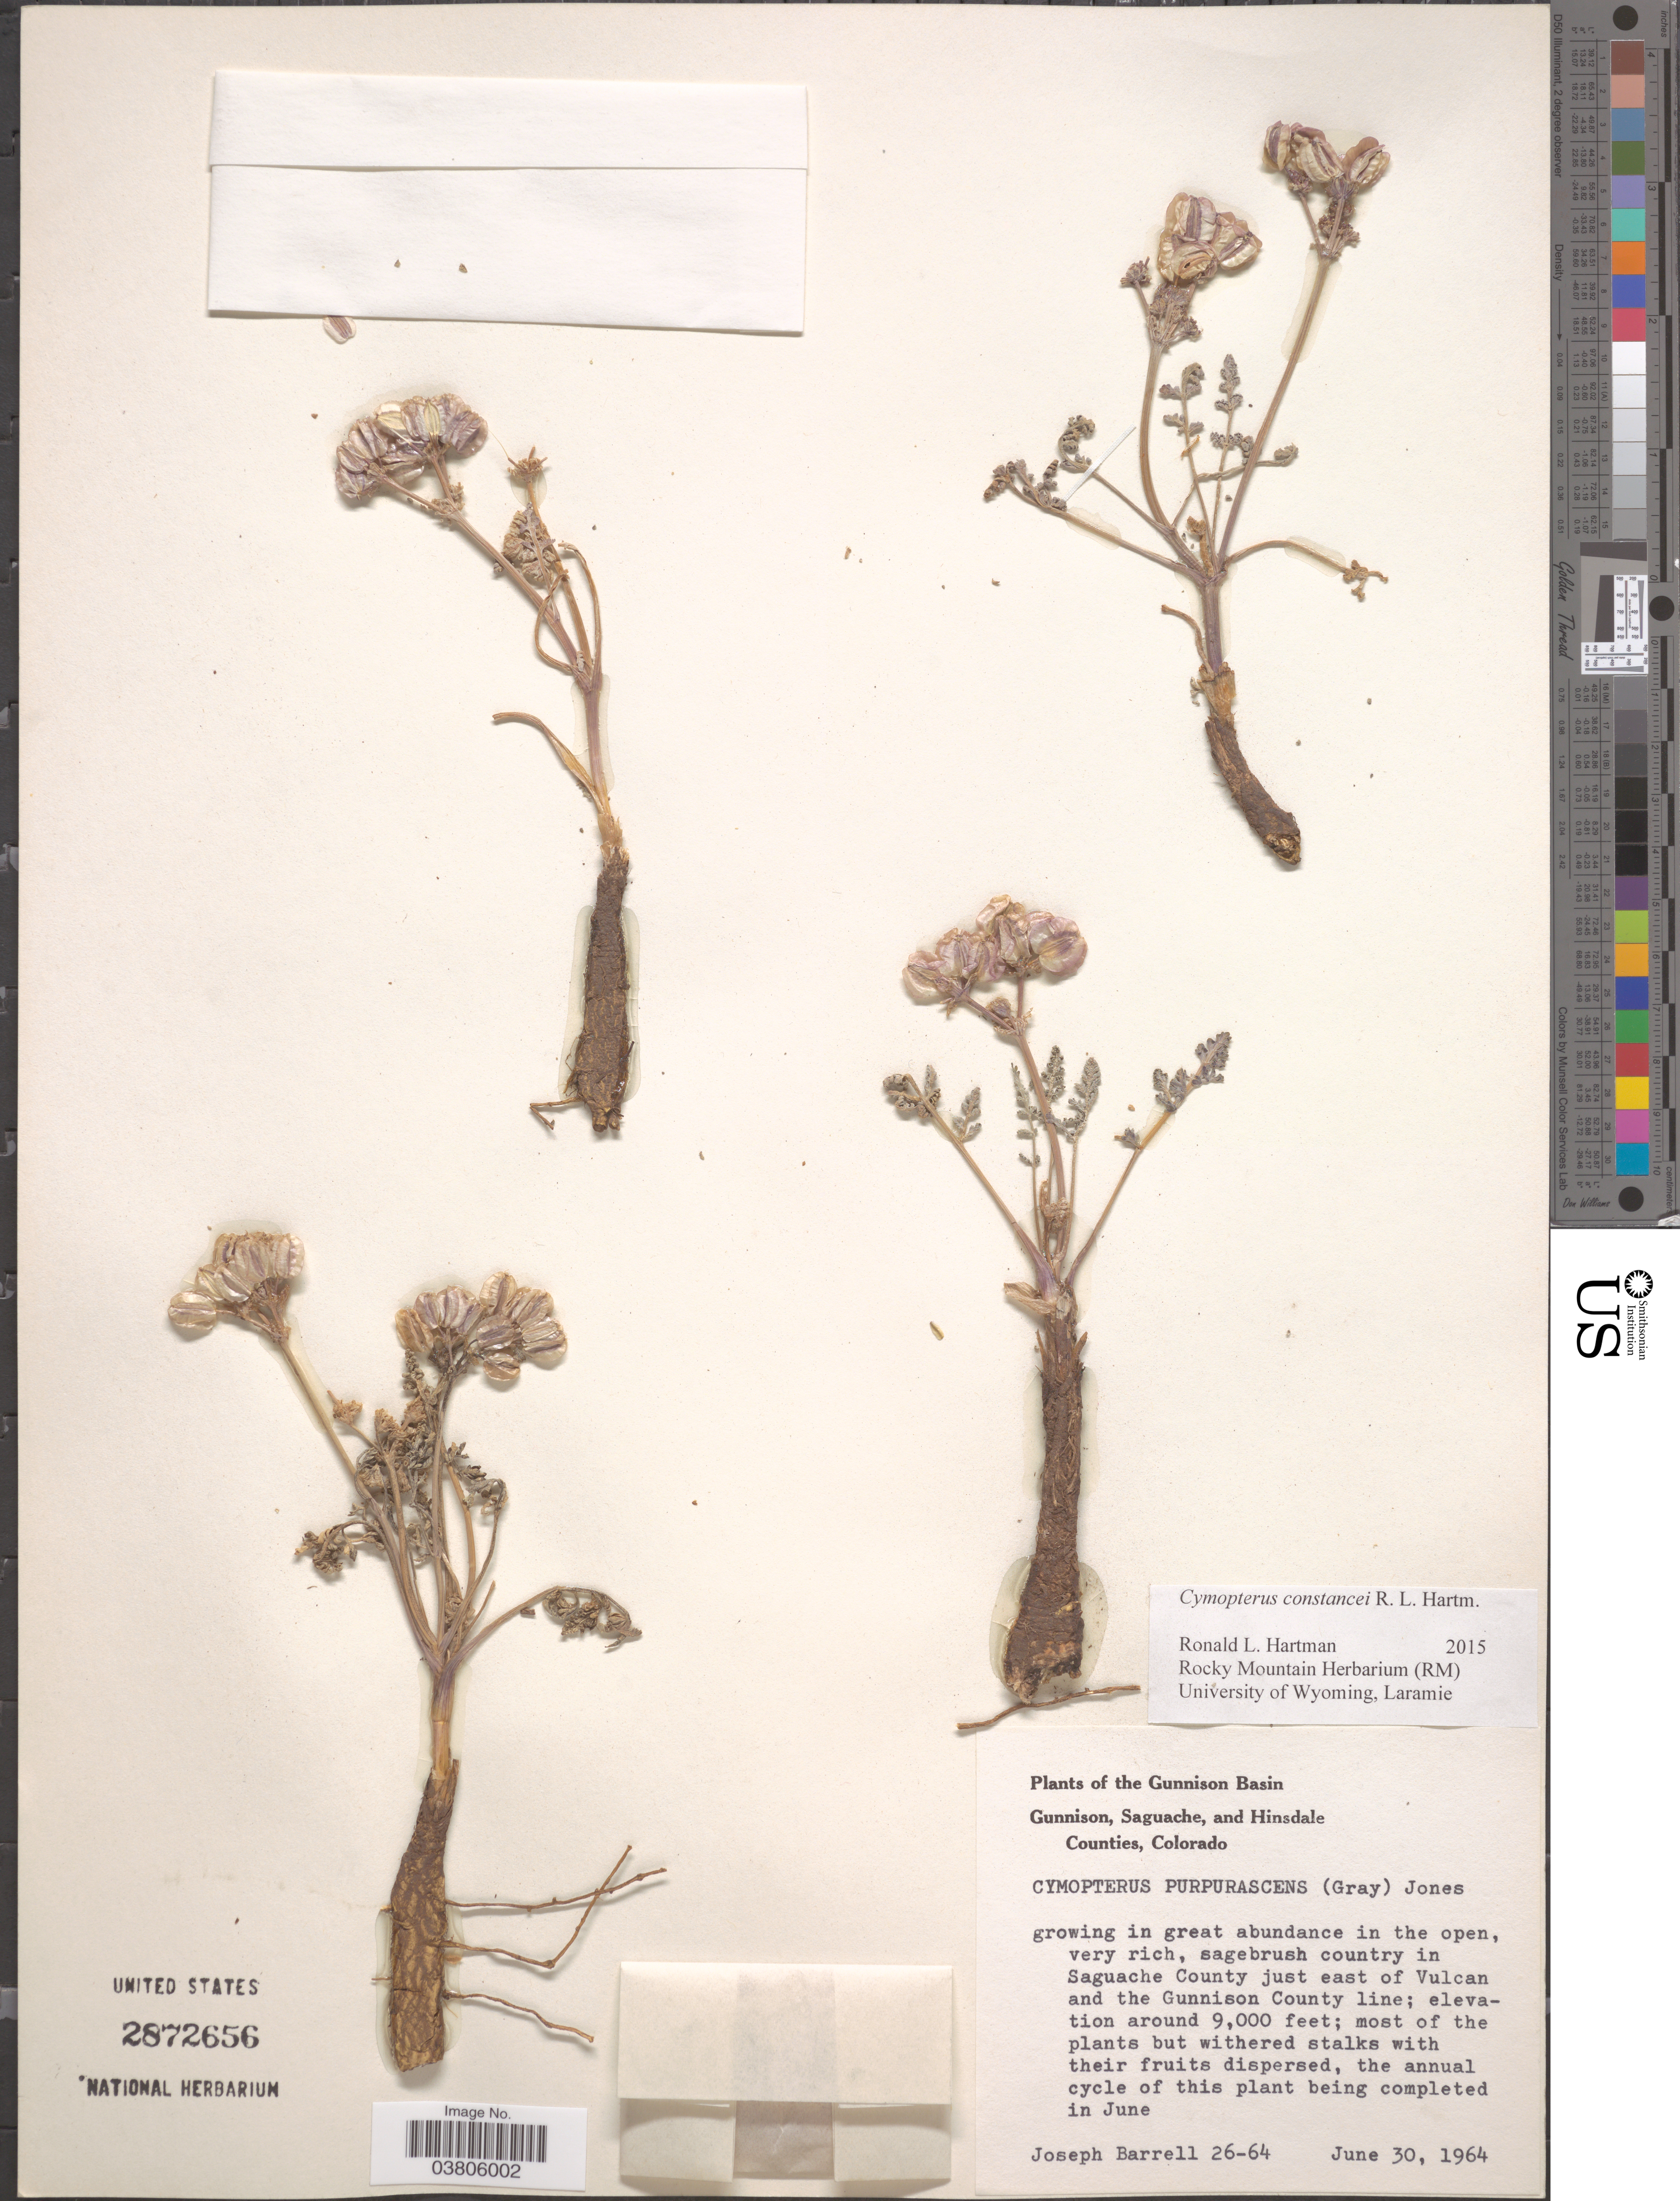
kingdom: Plantae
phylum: Tracheophyta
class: Magnoliopsida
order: Apiales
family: Apiaceae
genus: Cymopterus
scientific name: Cymopterus constancei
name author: R.L. Hartm.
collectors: J. Barrell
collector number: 26-64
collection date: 1964-06-30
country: United States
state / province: Colorado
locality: The Gunnison Basin. Saguache County just east of Volcan and the Gunnison County line.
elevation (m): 2743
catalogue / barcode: US 2872656